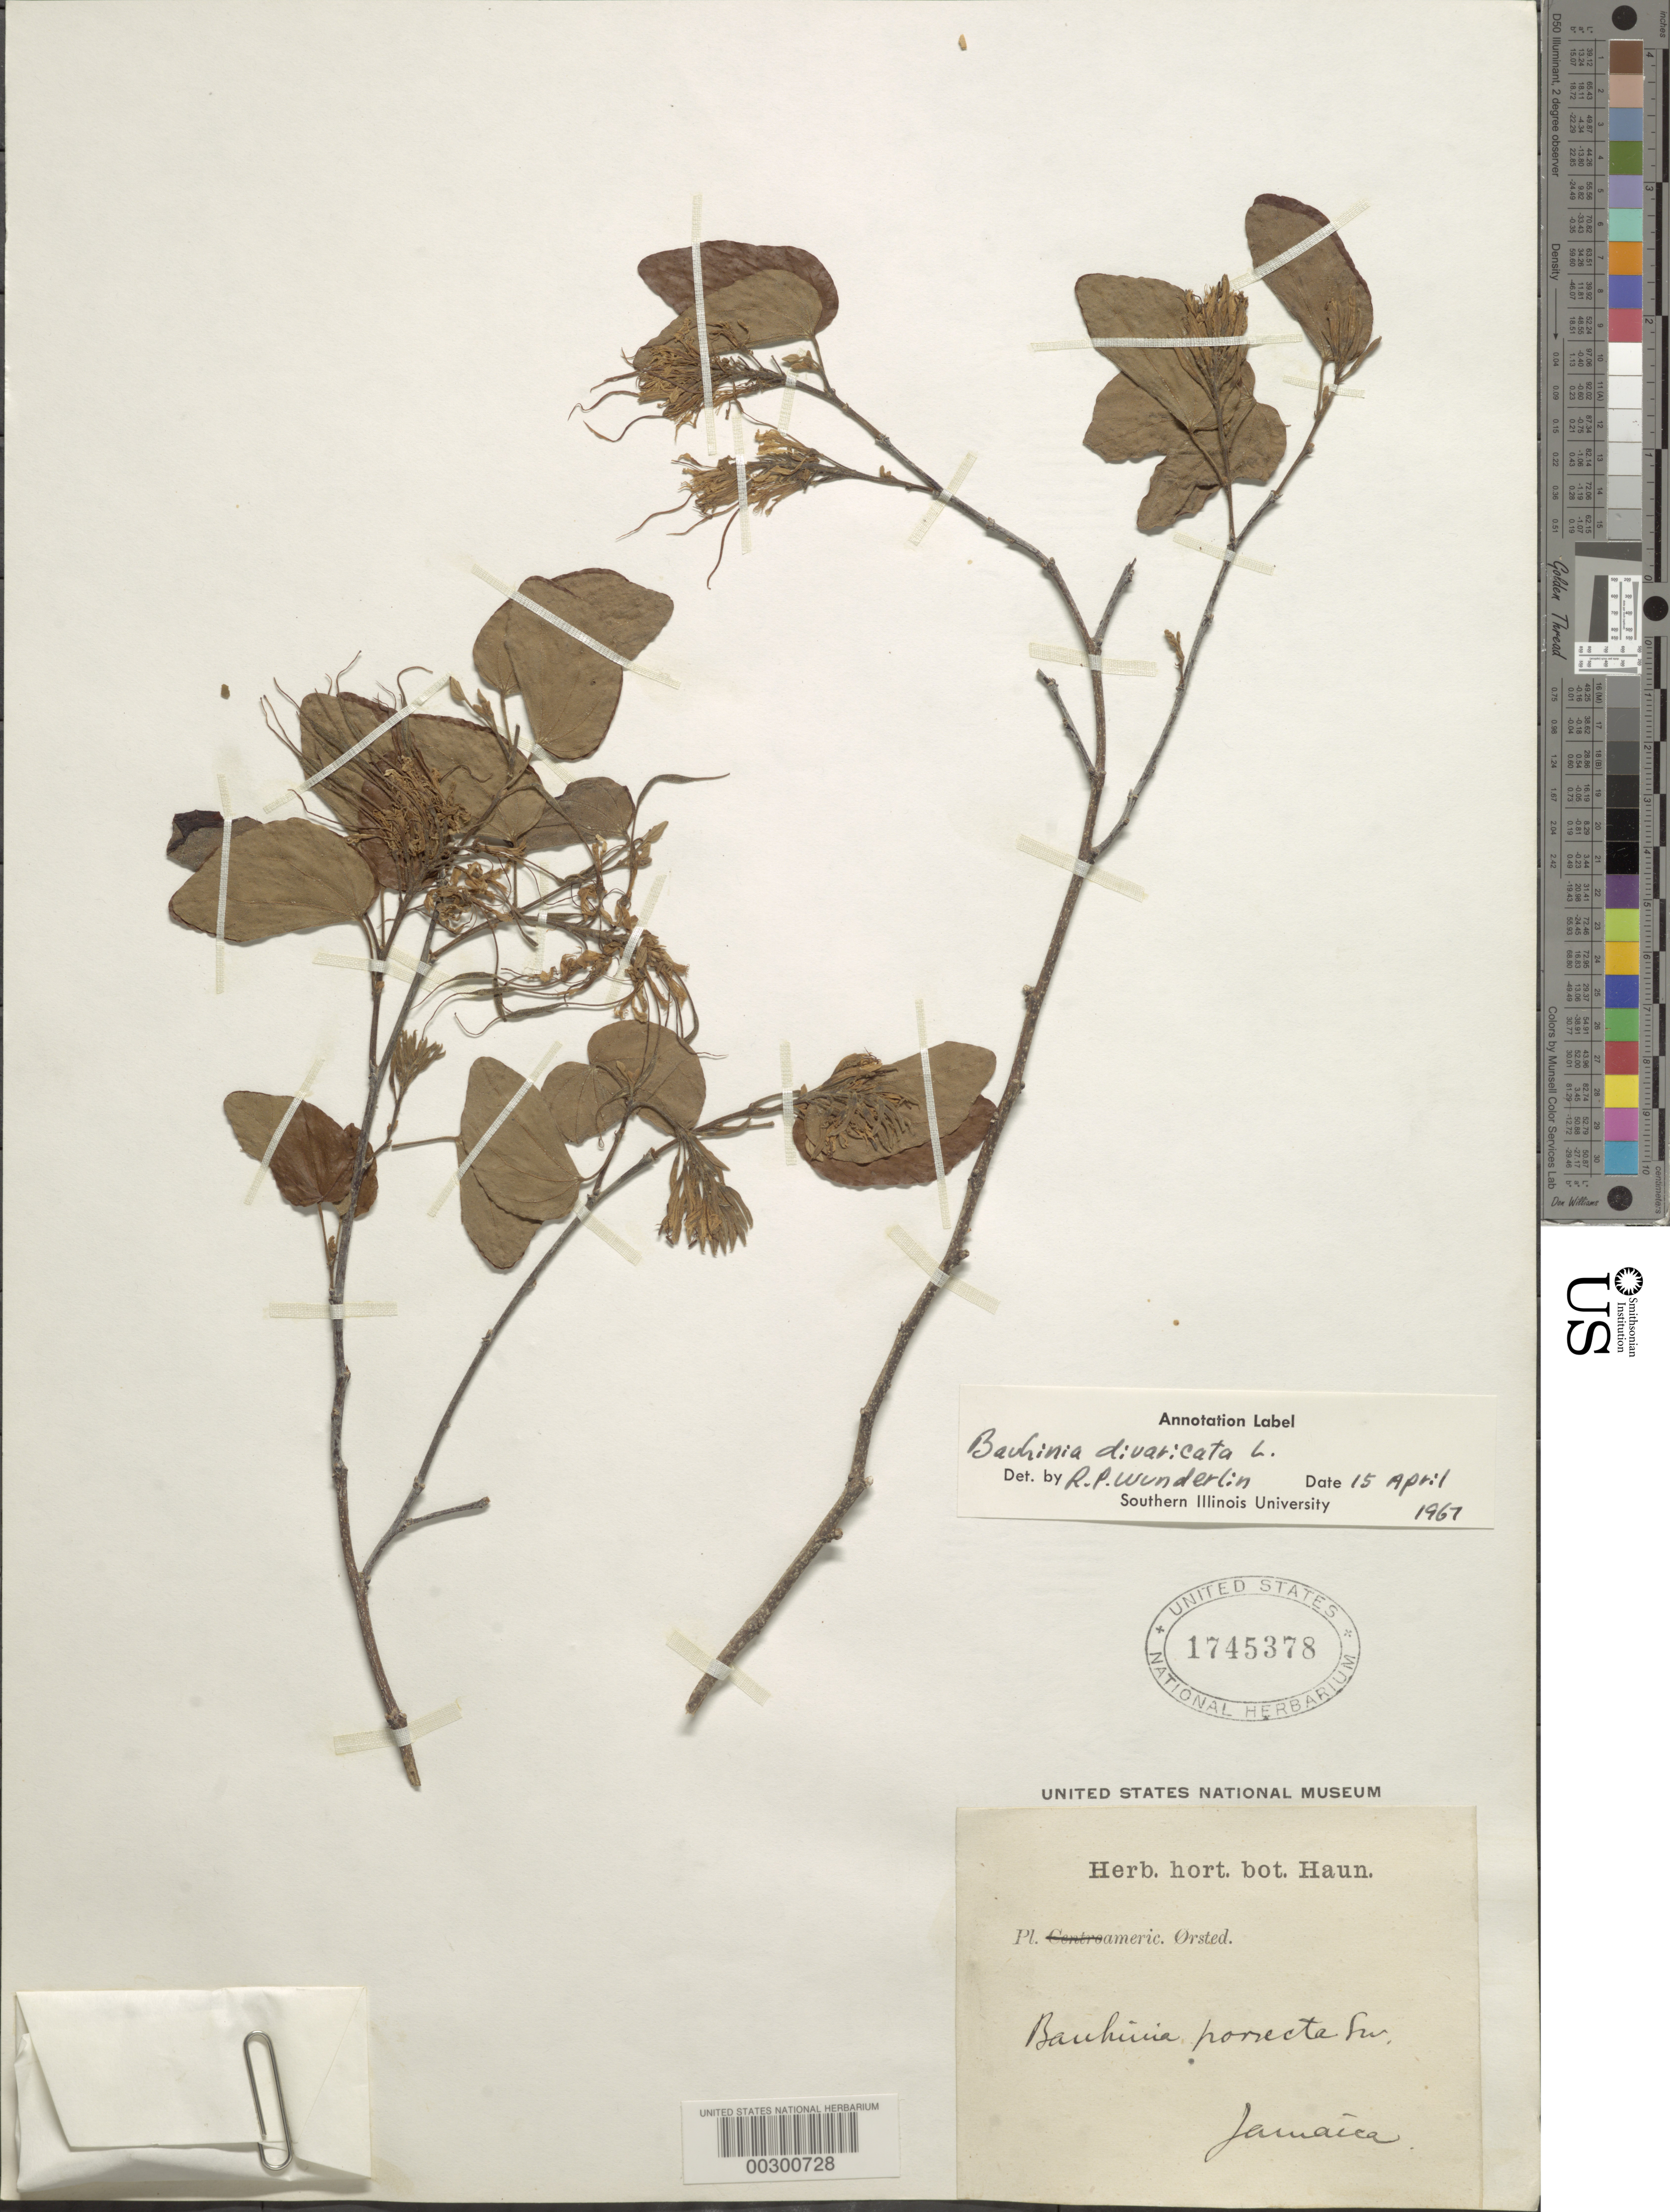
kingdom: Plantae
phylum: Tracheophyta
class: Magnoliopsida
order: Fabales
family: Fabaceae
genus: Bauhinia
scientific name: Bauhinia divaricata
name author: L.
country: Jamaica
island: Greater Antilles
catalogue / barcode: US 1745378